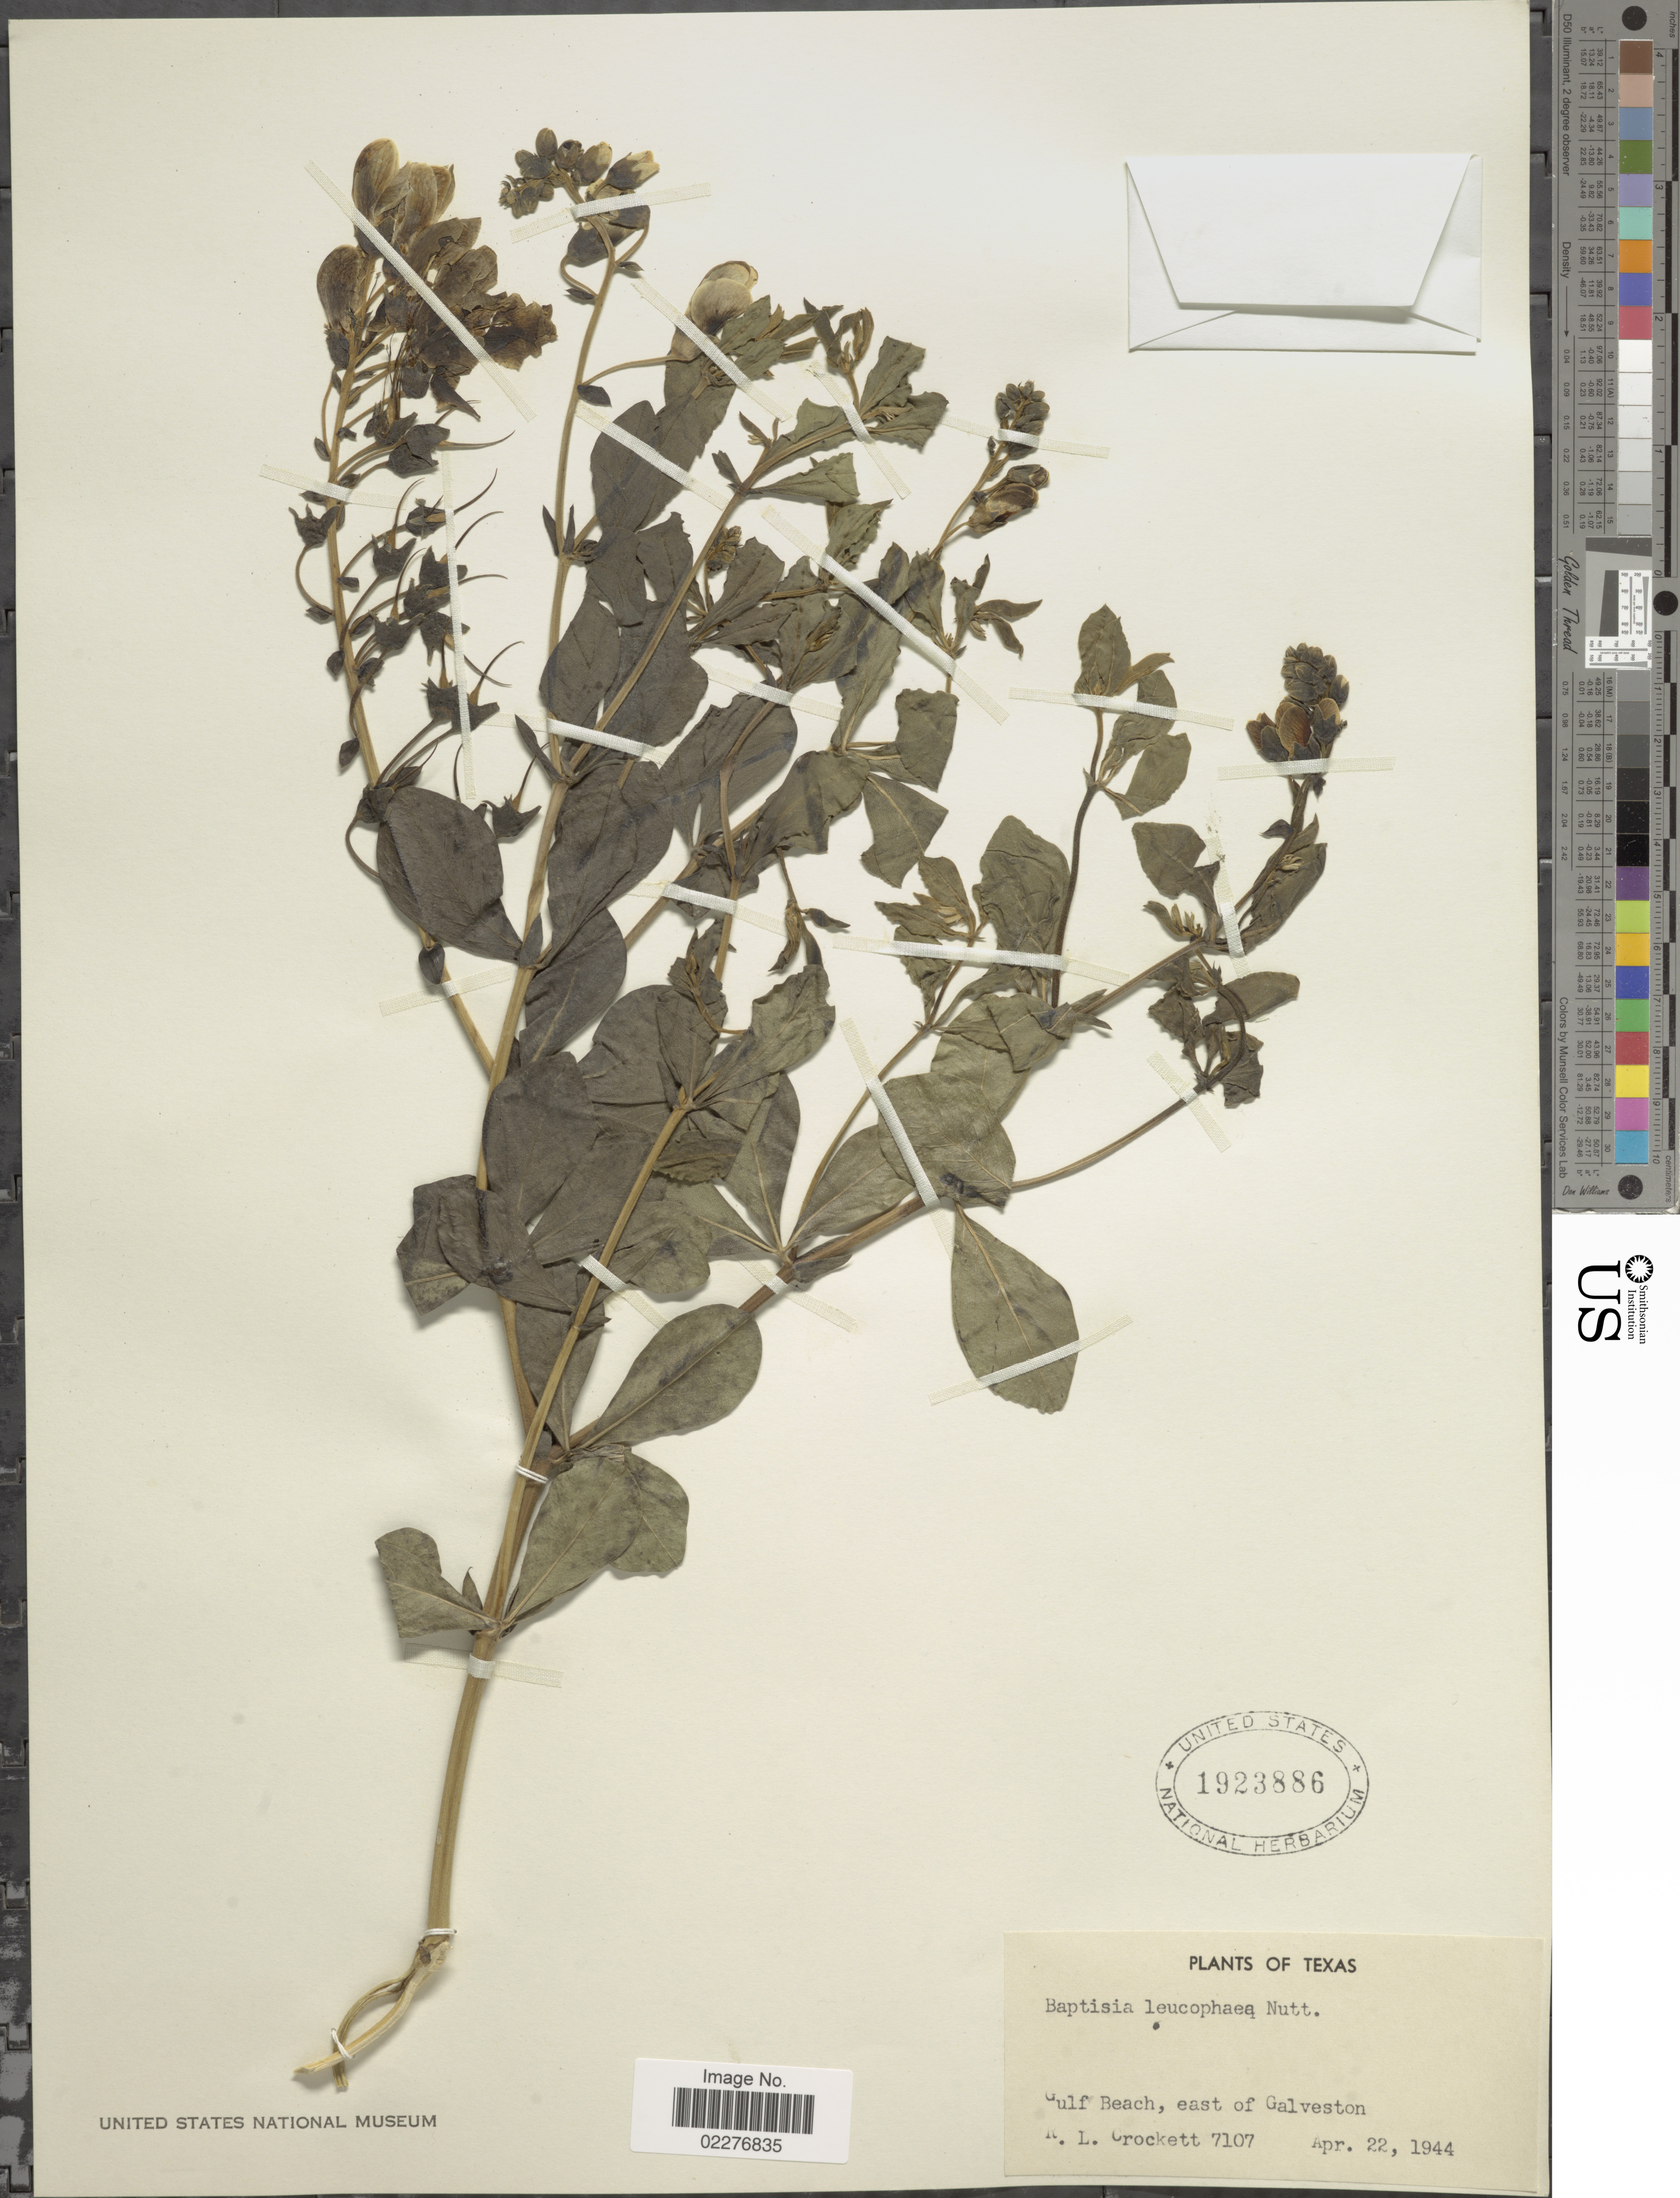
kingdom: Plantae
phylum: Tracheophyta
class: Magnoliopsida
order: Fabales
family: Fabaceae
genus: Baptisia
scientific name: Baptisia leucophaea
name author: Nutt.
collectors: R. Crockett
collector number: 7107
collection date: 1944-04-22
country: United States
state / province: Texas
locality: Gulf Beach, east of Galveston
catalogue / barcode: US 1923886